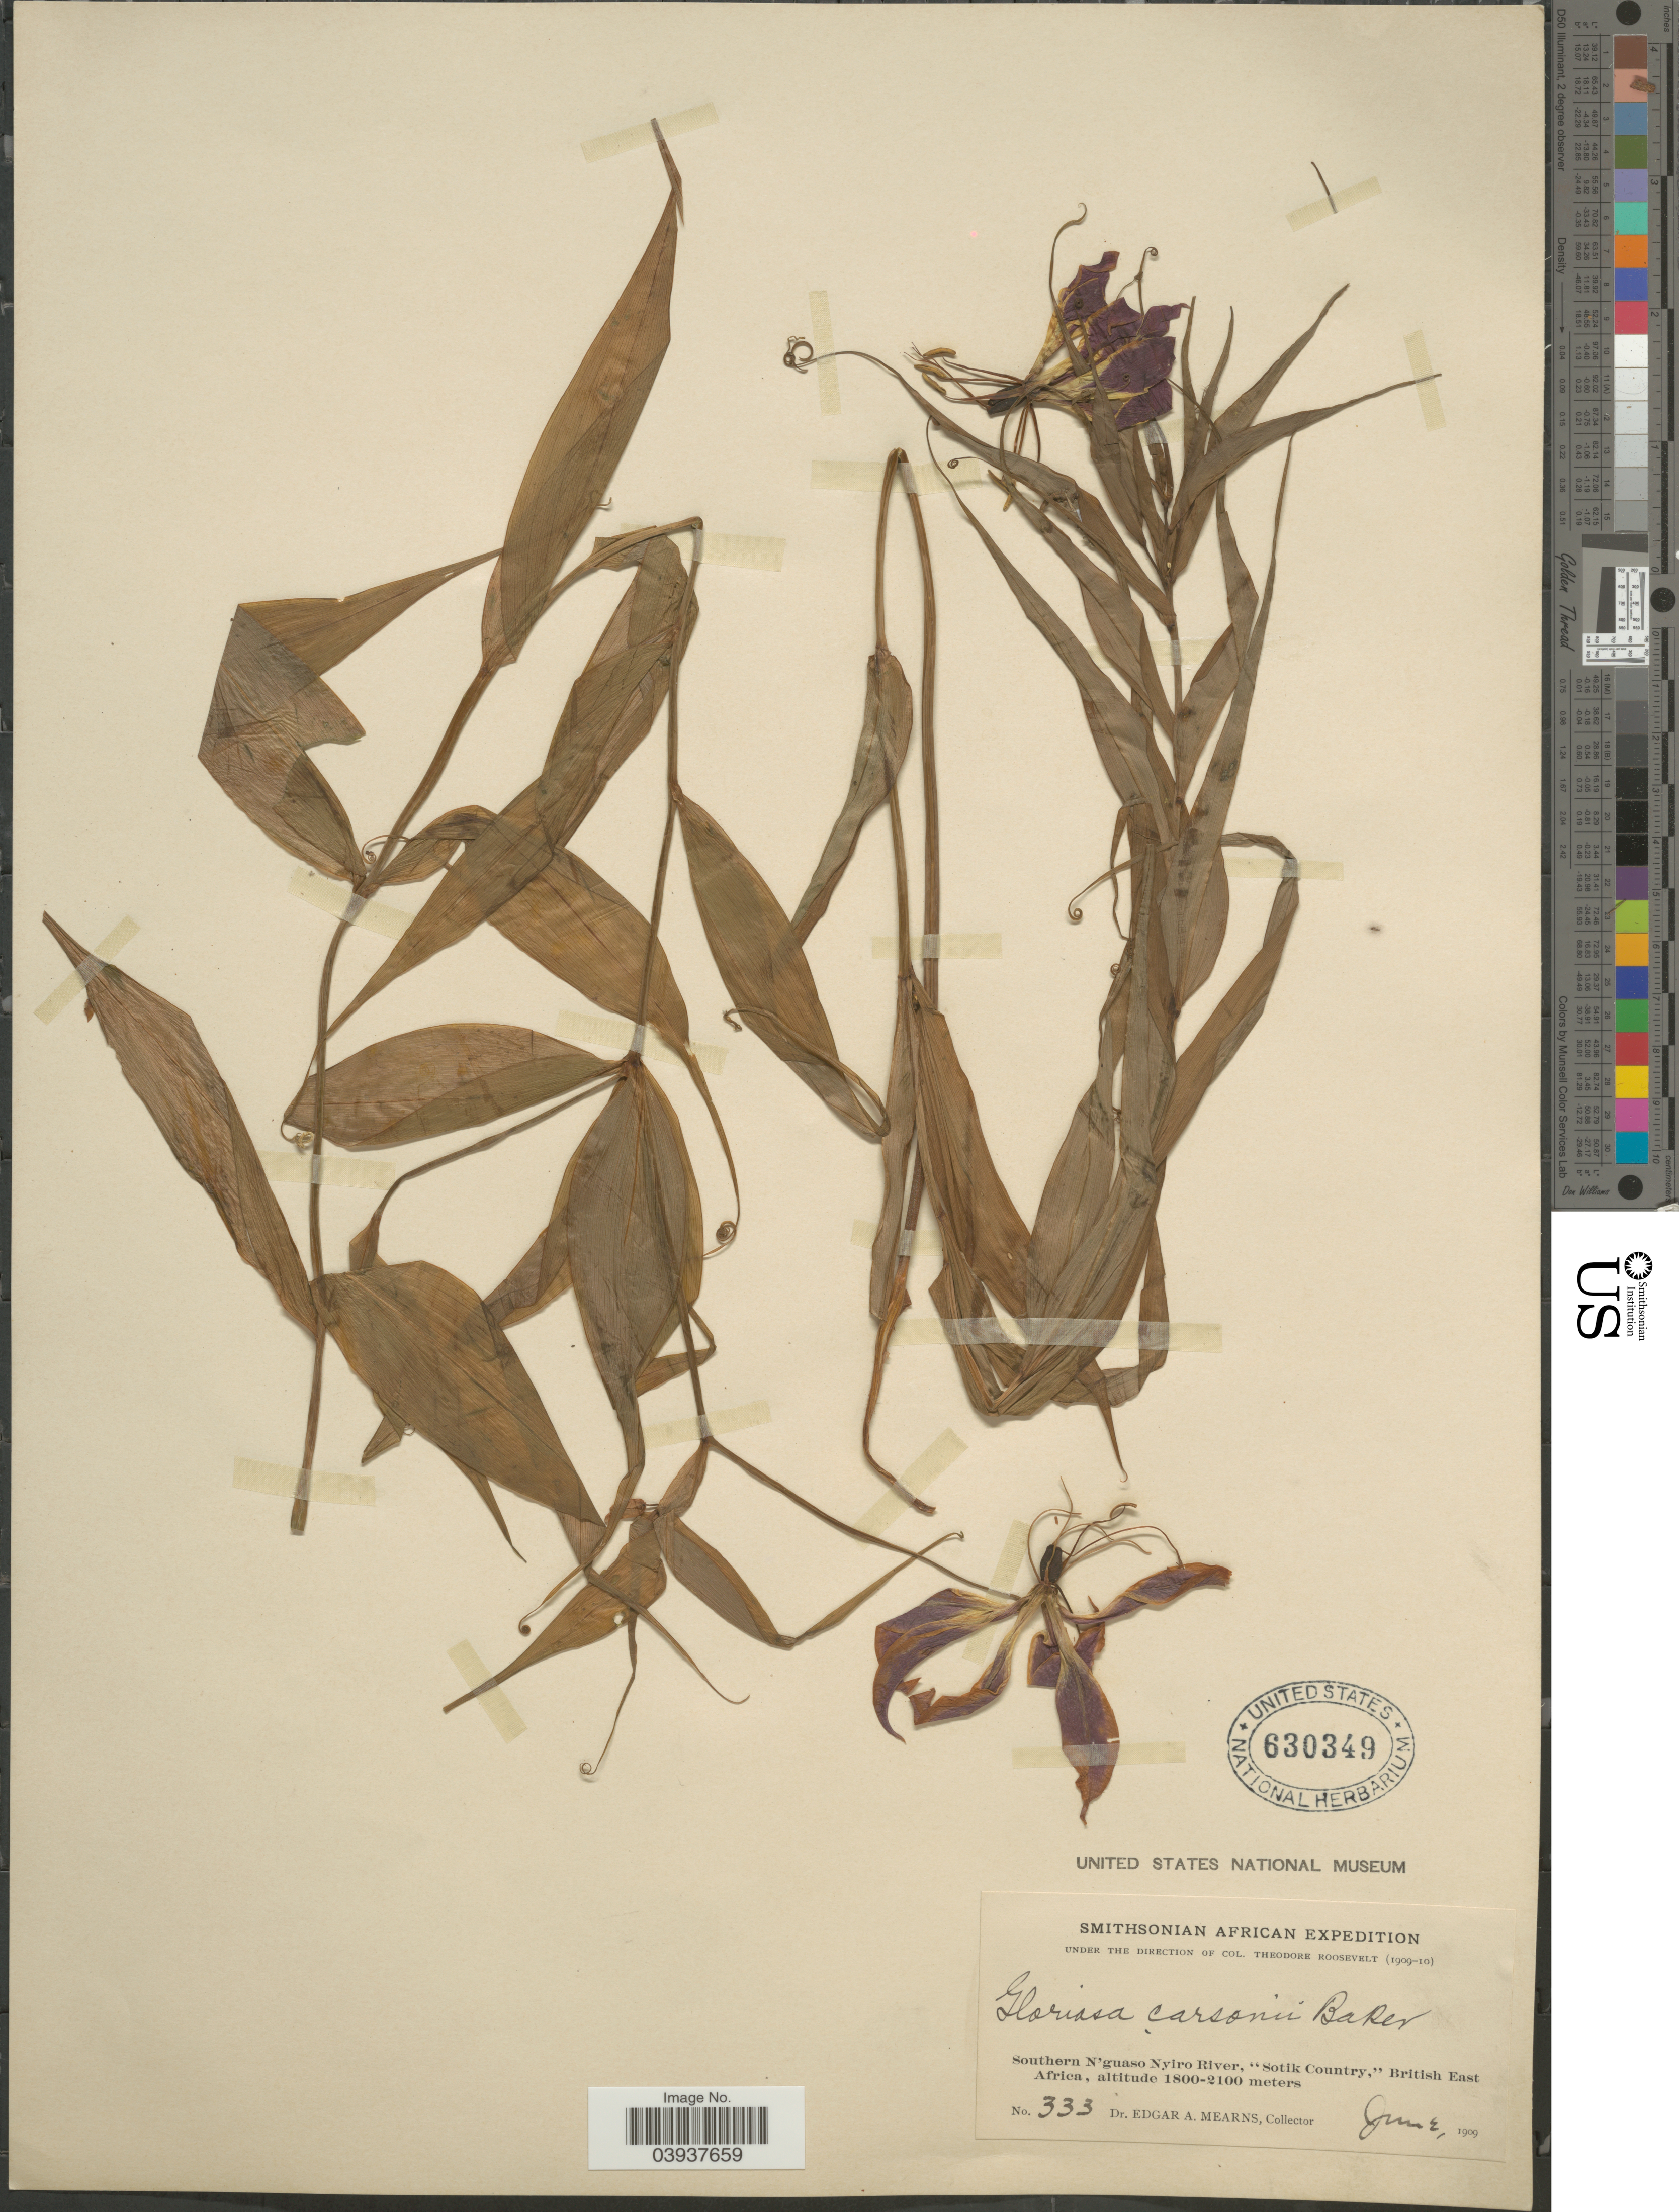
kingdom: Plantae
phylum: Tracheophyta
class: Liliopsida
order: Liliales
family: Colchicaceae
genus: Gloriosa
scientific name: Gloriosa carsonii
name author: Baker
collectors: E. A. Mearns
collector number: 333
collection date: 1909-06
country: Kenya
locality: Southern N' guaso Nyiro River, 'Sotik Country,' British East Africa.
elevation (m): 1800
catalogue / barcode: US 630349